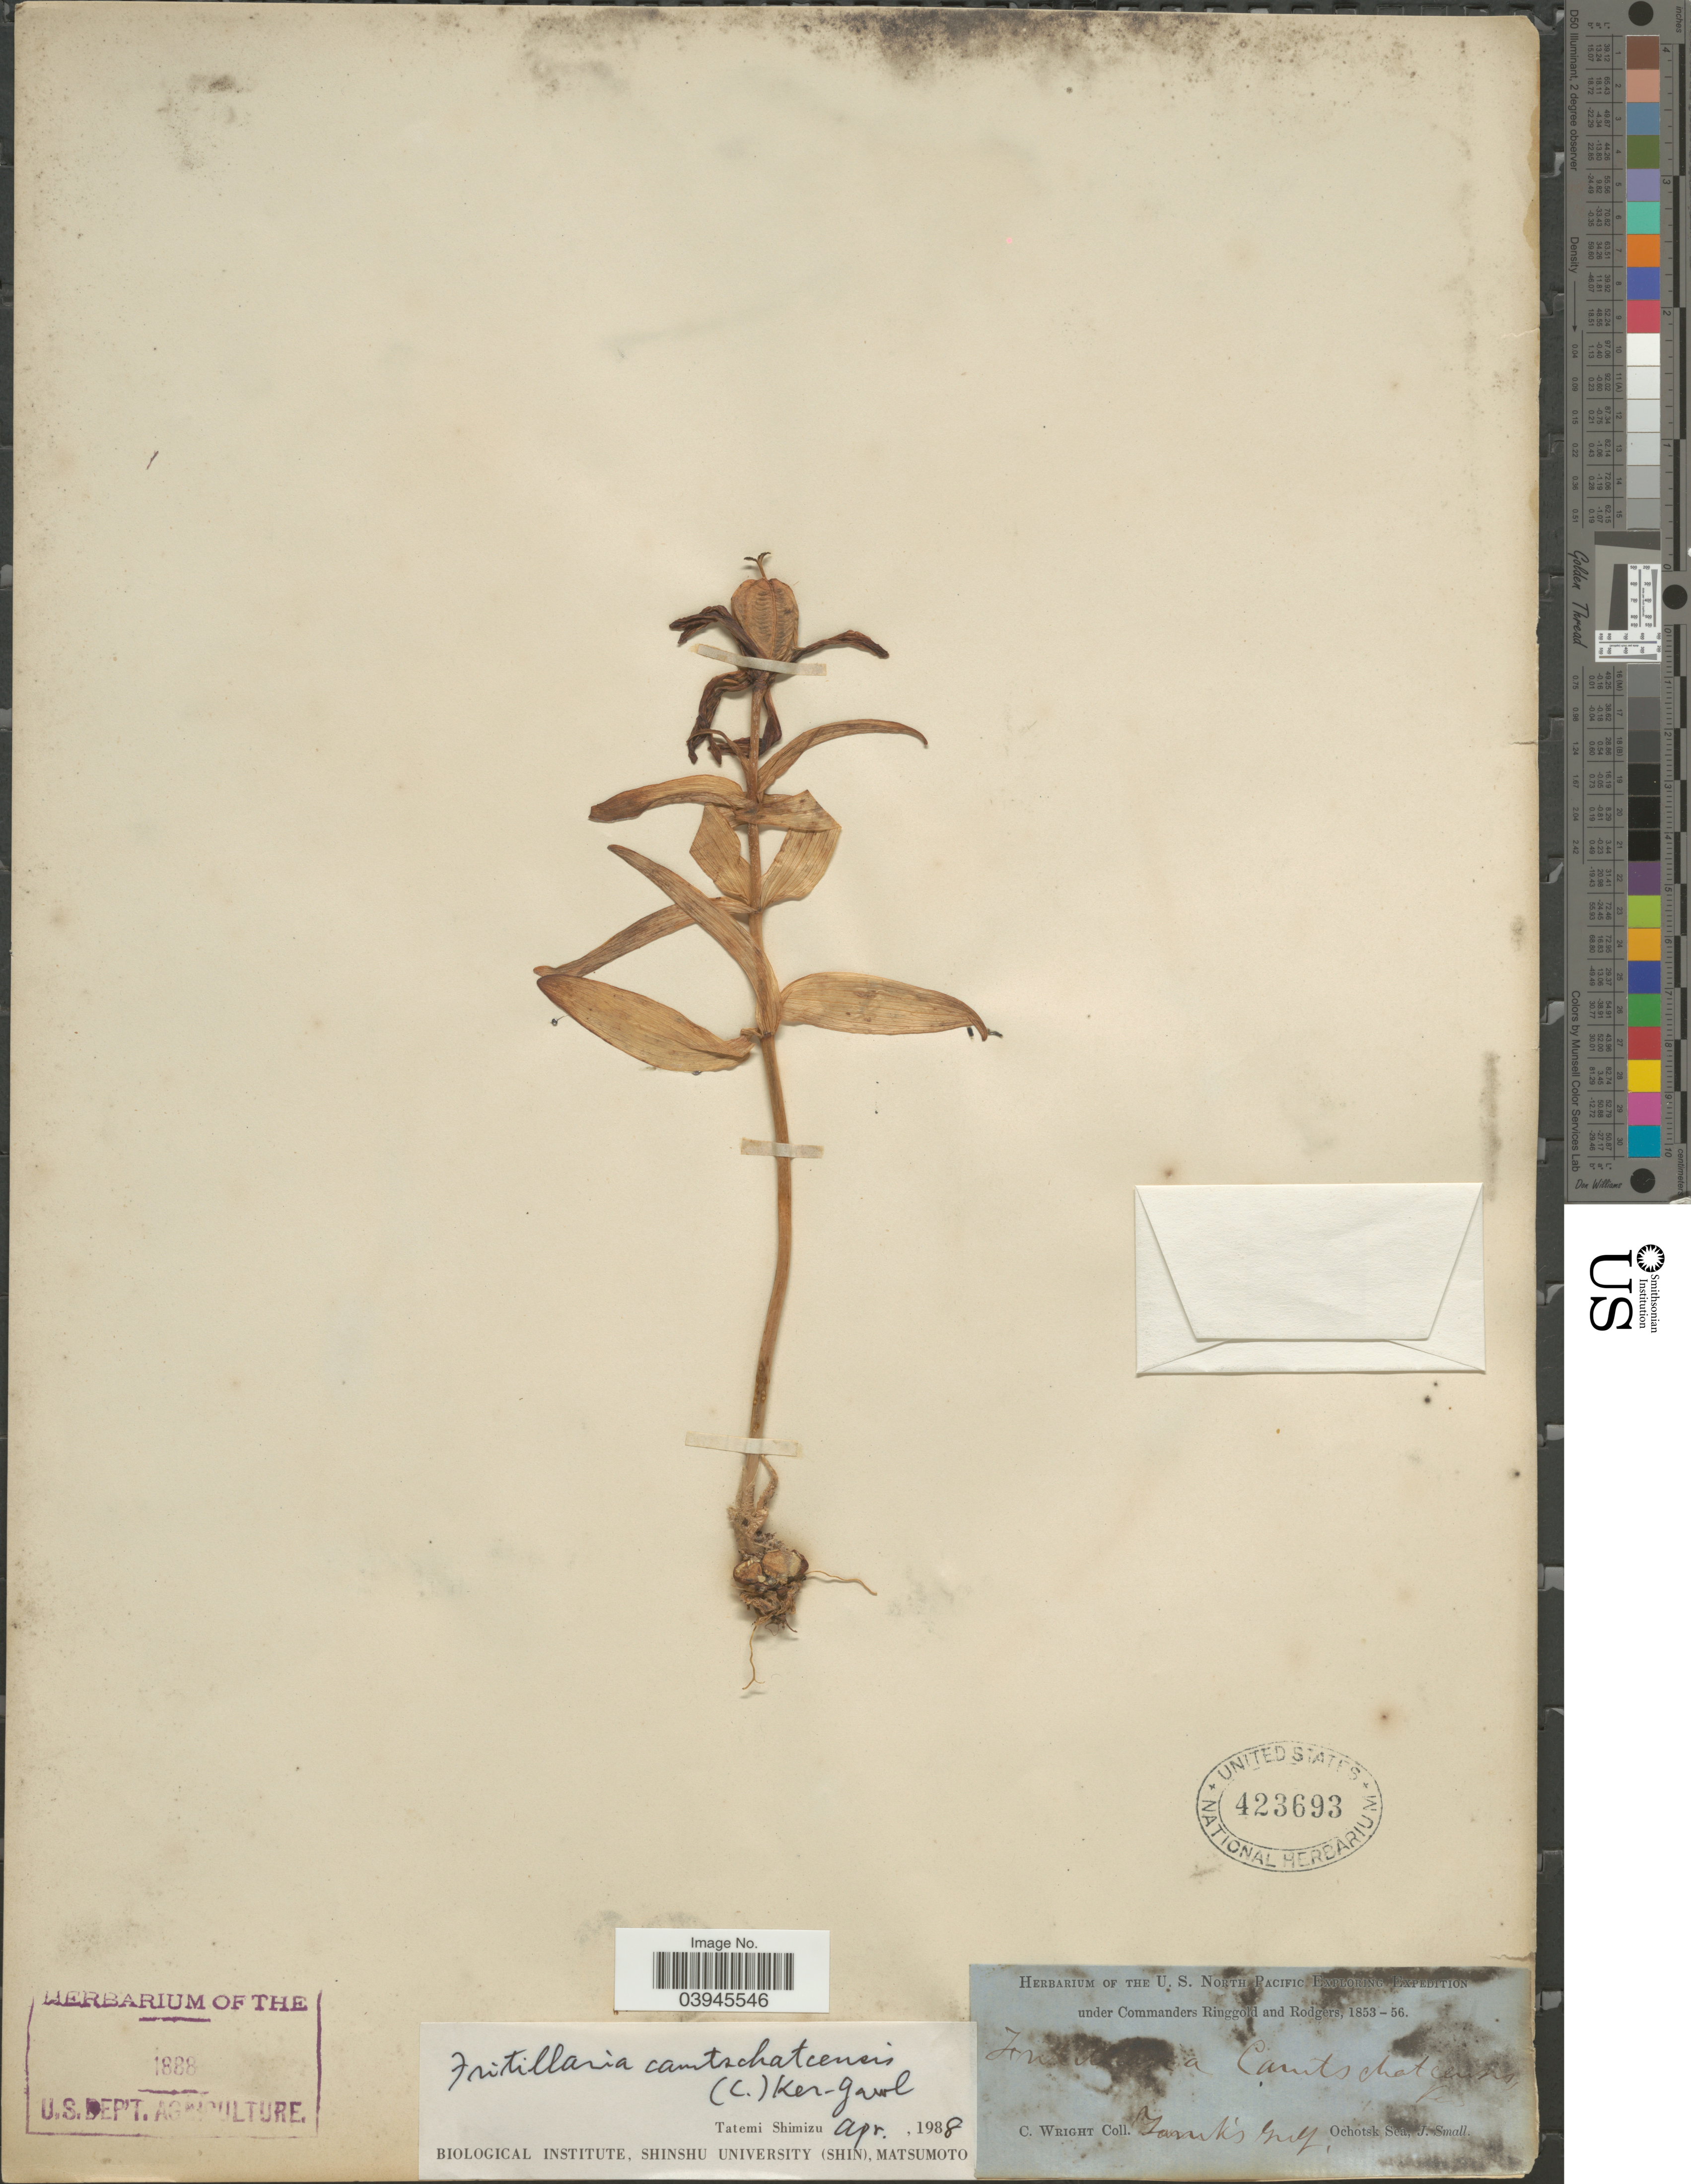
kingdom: Plantae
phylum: Tracheophyta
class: Liliopsida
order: Liliales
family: Liliaceae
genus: Fritillaria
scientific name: Fritillaria camschatcensis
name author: (L.) Ker Gawl.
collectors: C. Wright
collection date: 1853/1856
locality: Tank's Gulf [interpreted]. Ochotsk Sea.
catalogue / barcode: US 423693